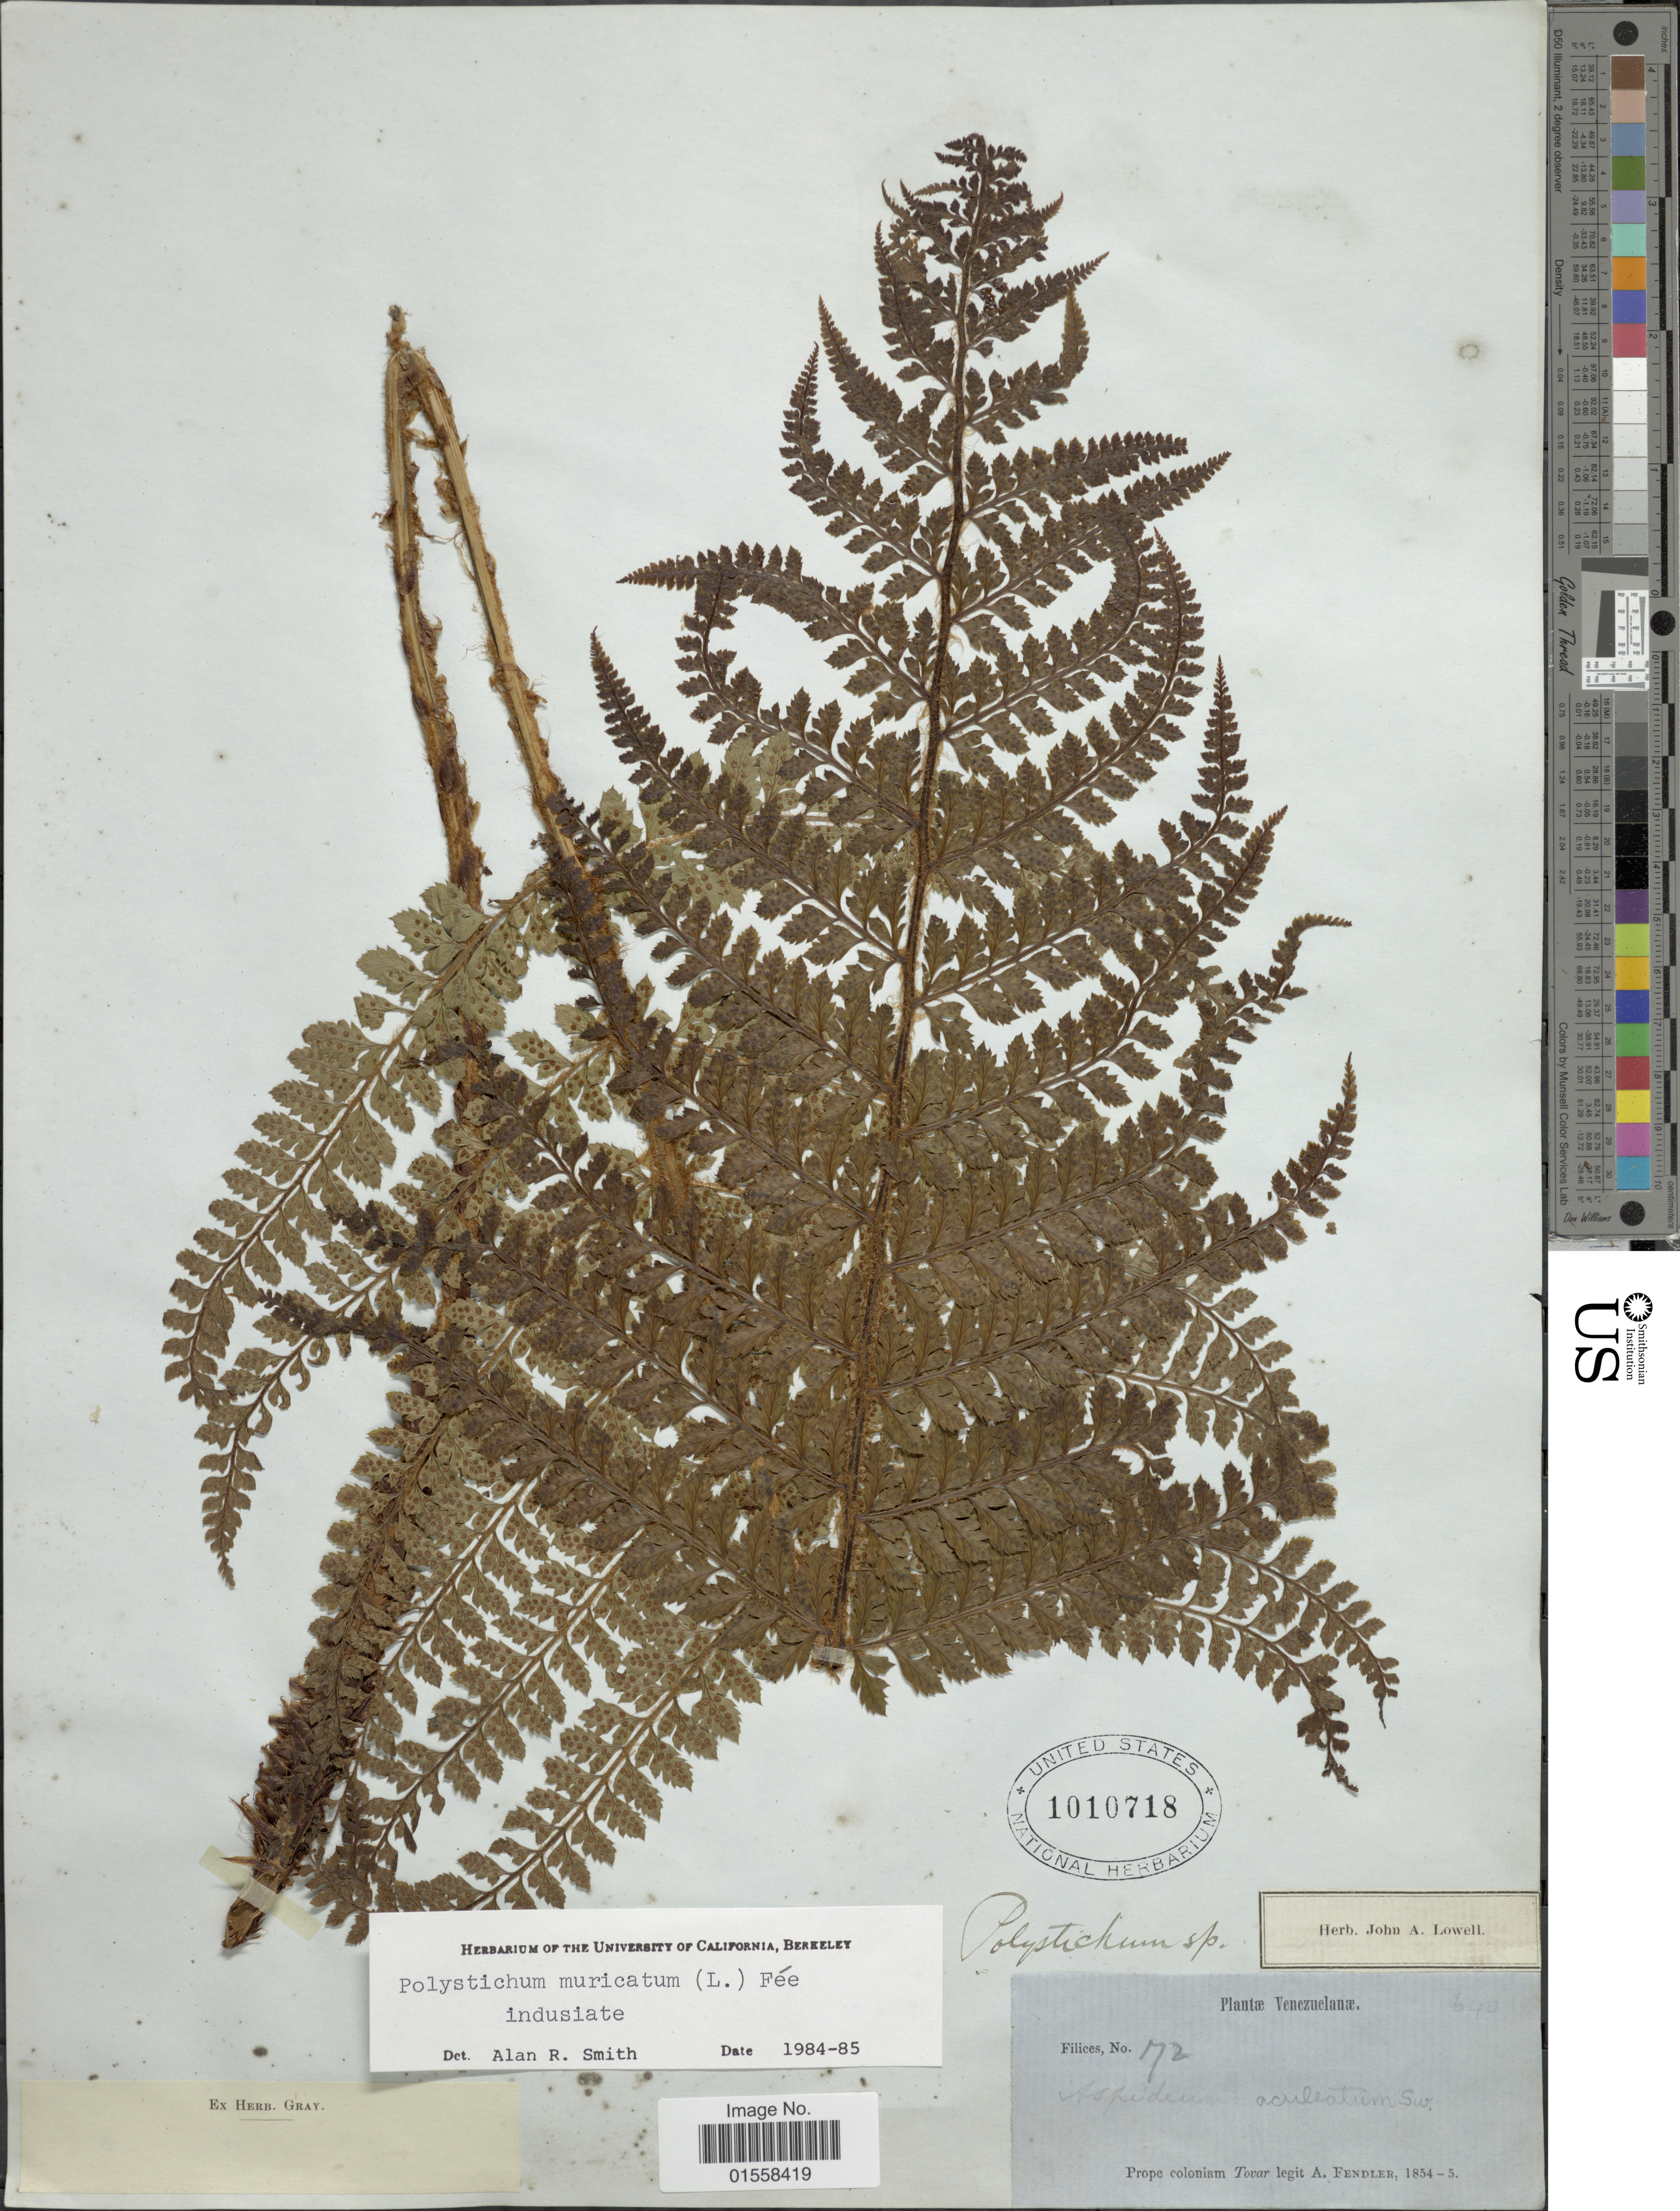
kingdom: Plantae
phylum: Tracheophyta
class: Polypodiopsida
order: Polypodiales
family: Dryopteridaceae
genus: Polystichum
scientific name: Polystichum muricatum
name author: (L.) Fée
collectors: A. Fendler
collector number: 172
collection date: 1854/1855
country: Venezuela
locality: Venezuelanae, Prope coloniam Tovar.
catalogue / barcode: US 1010718